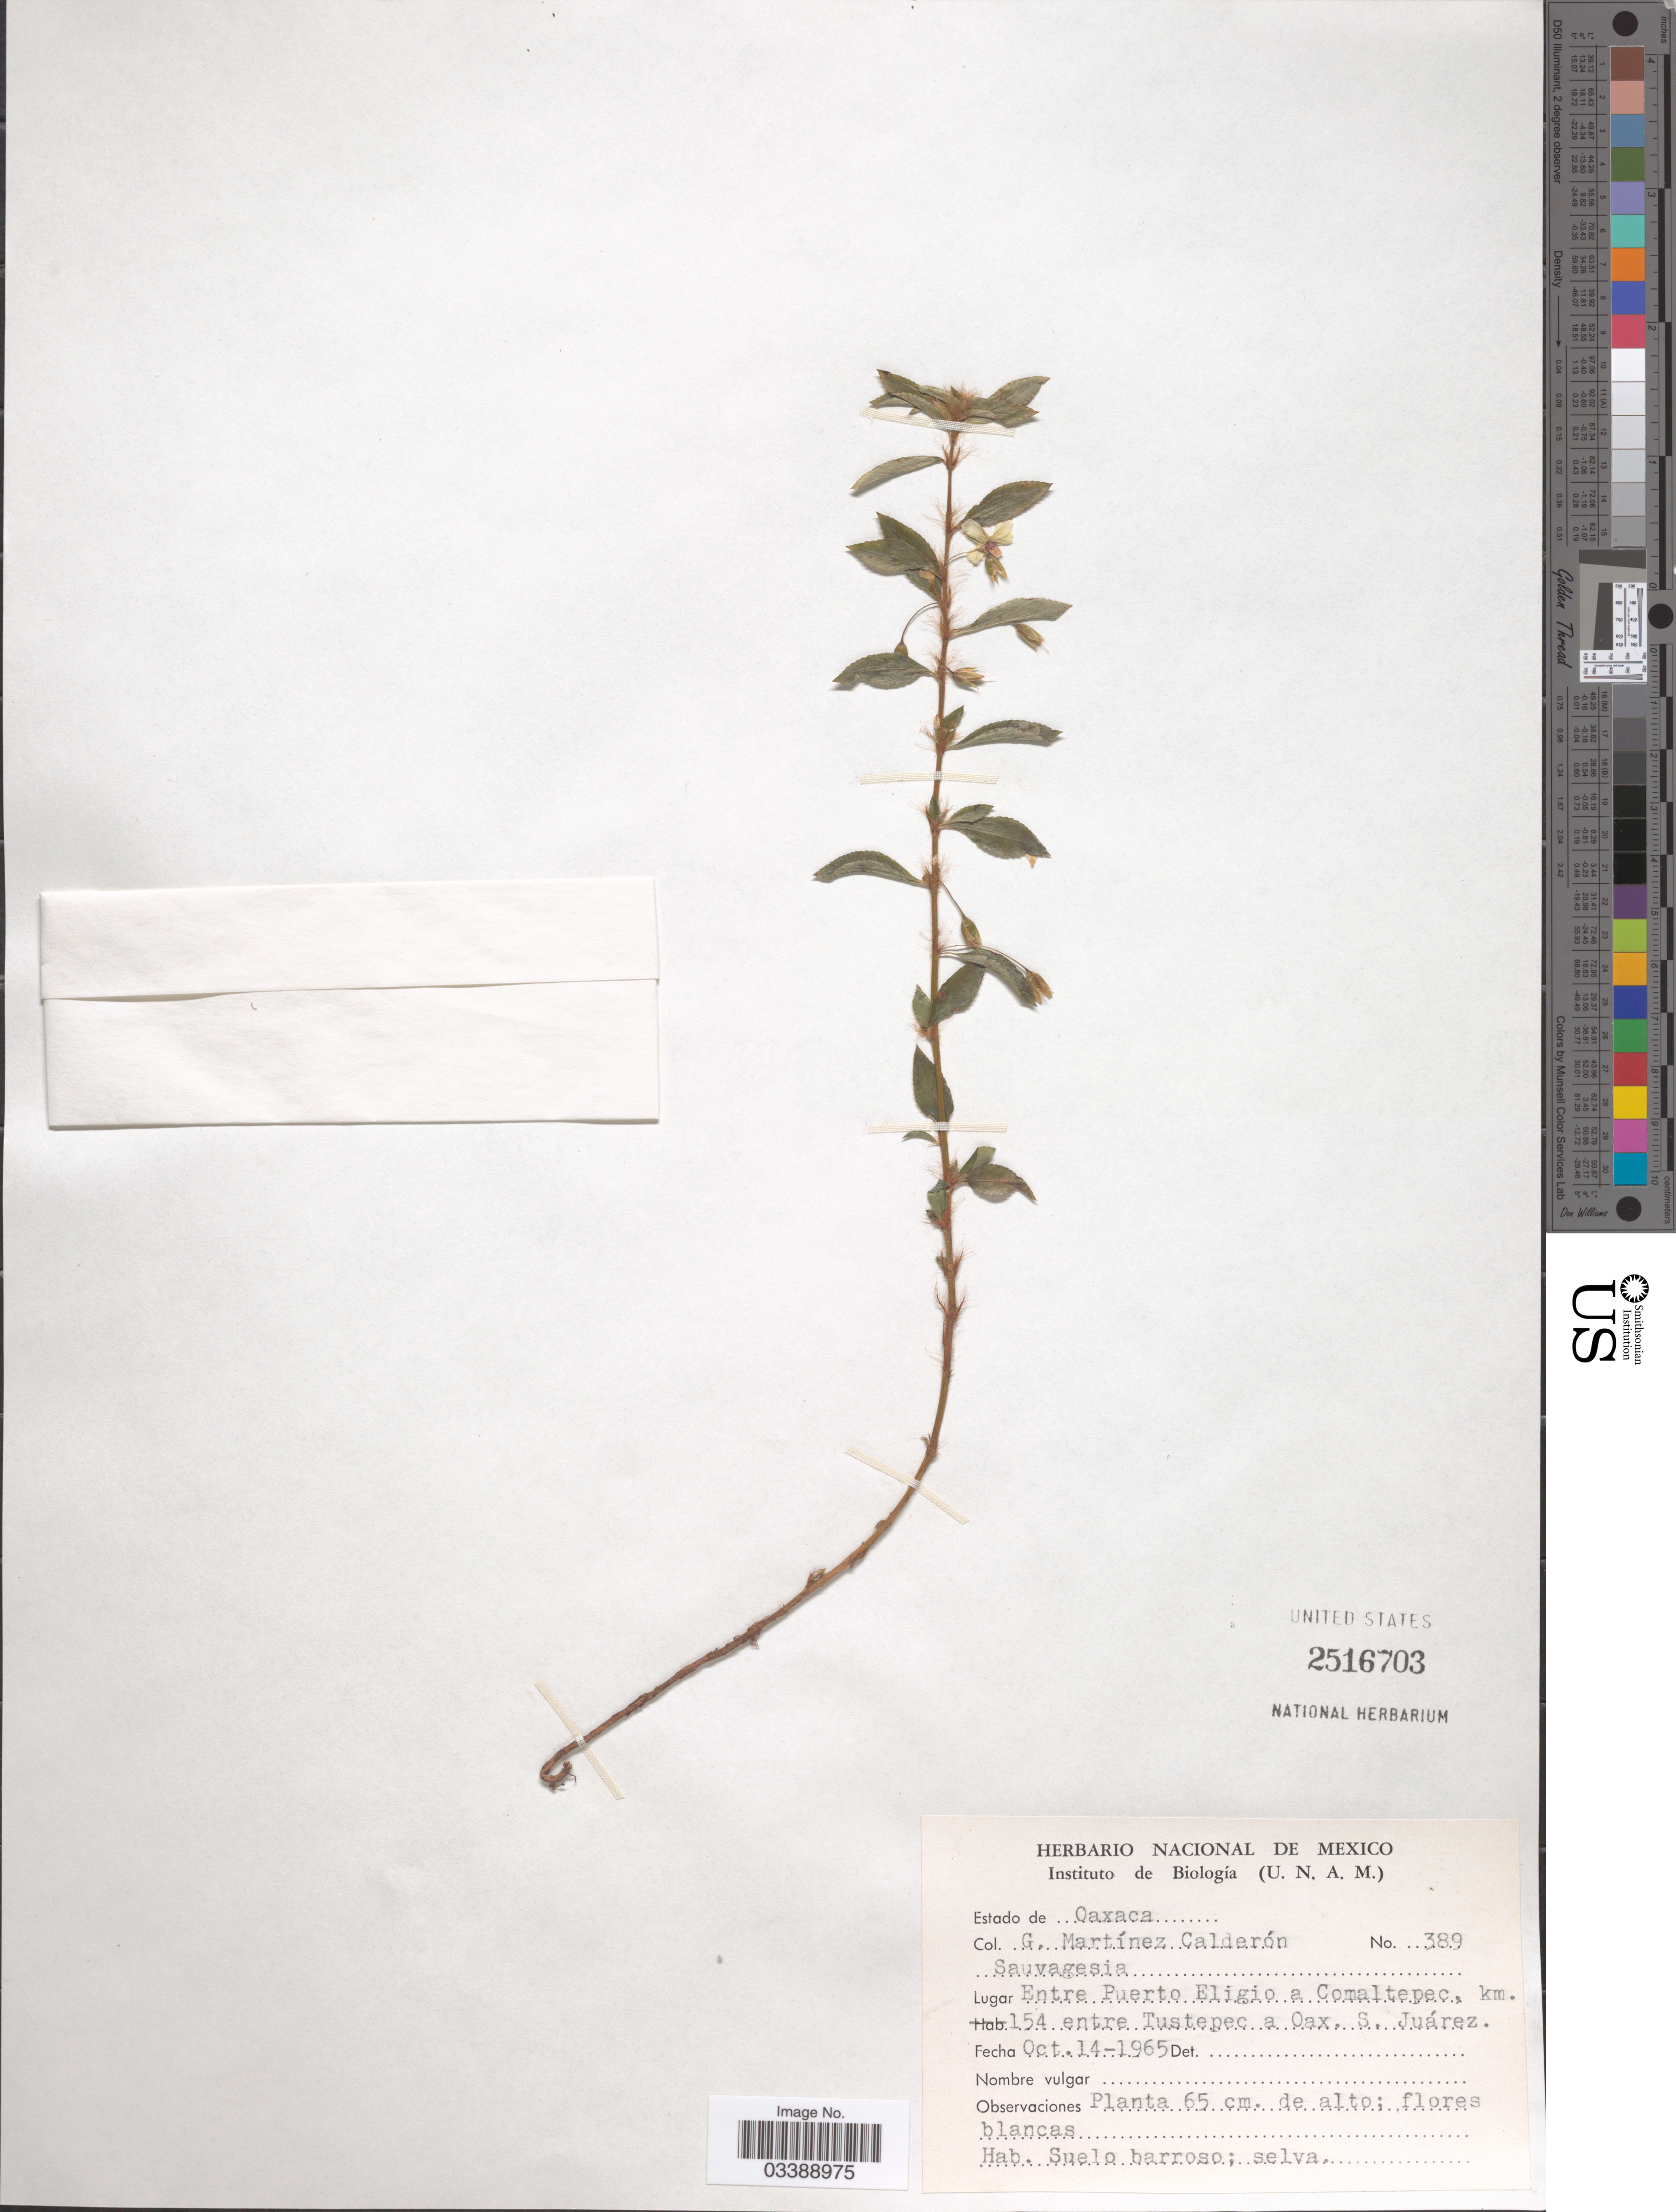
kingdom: Plantae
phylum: Tracheophyta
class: Magnoliopsida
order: Malpighiales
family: Ochnaceae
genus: Sauvagesia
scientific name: Sauvagesia erecta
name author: L.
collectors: G. Martínez Calderón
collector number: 389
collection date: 1965-10-14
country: Mexico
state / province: Oaxaca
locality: Entre Puerto Eligio a Comaltepec, km. 154 entre Tustepec a Oax. S. Juárez.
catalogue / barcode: US 2516703